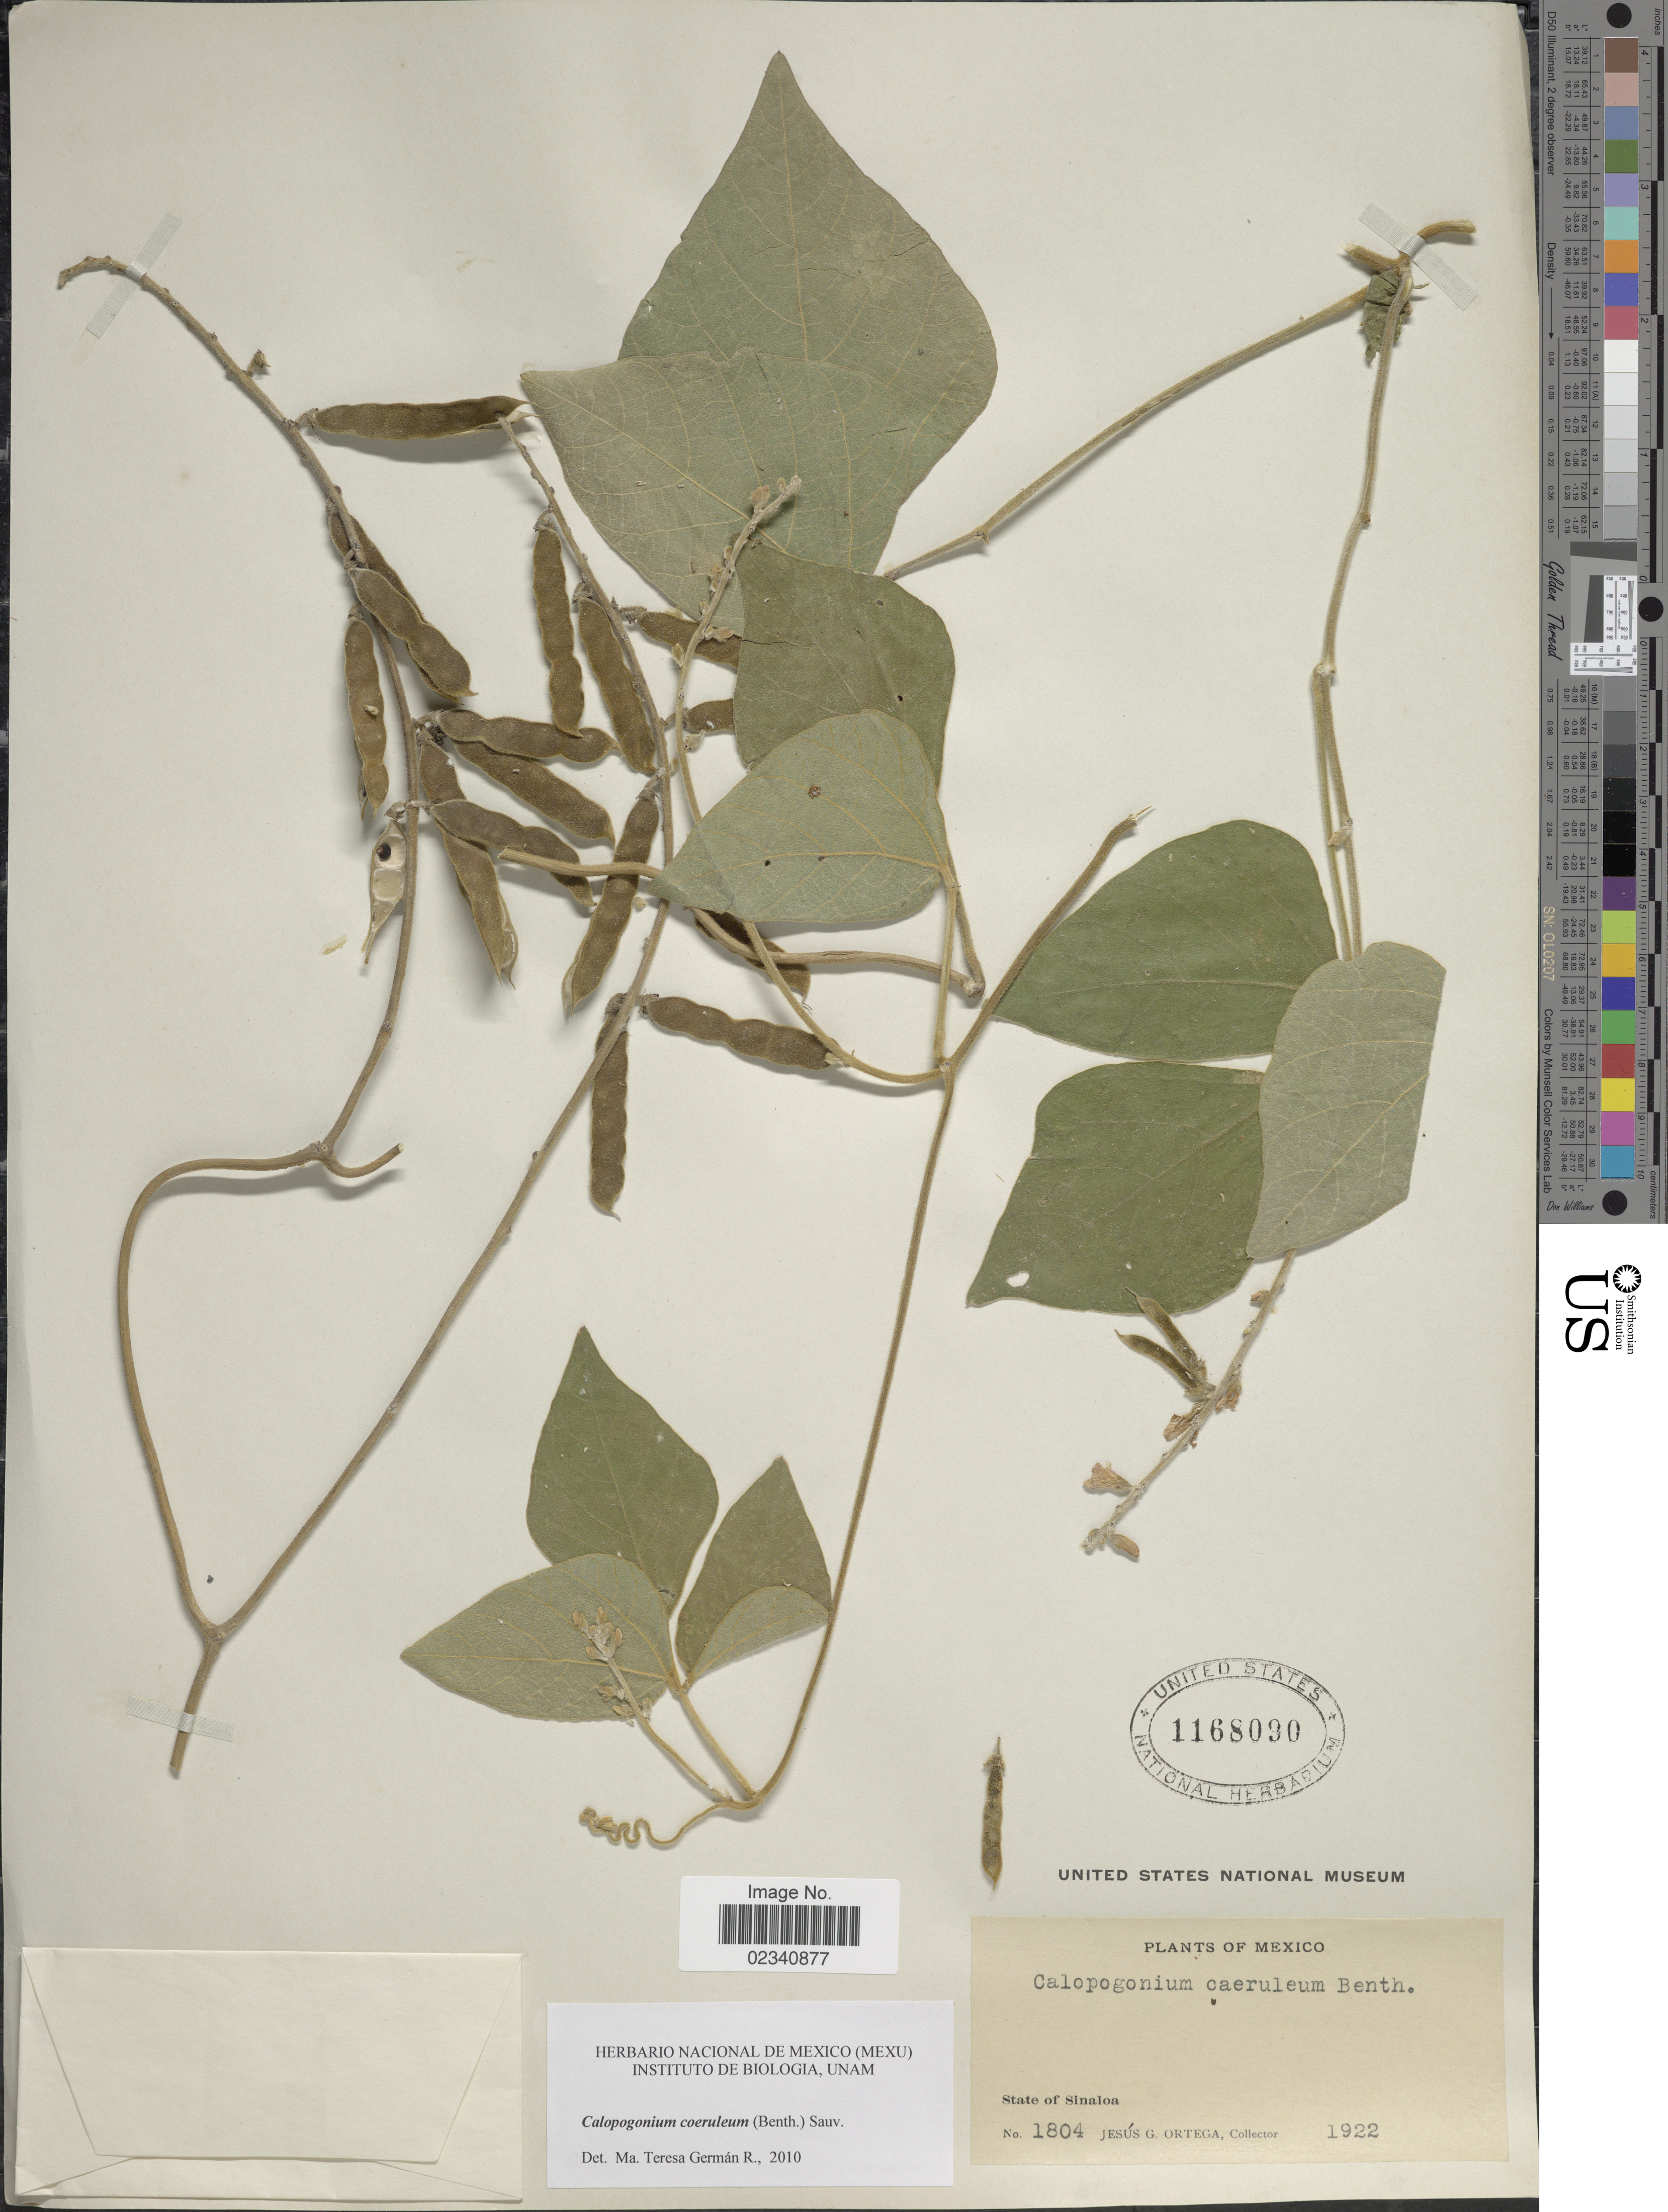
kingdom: Plantae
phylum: Tracheophyta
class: Magnoliopsida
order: Fabales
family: Fabaceae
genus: Calopogonium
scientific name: Calopogonium caeruleum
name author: (Benth.) C. Wright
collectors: J. Ortega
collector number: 1804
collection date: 1922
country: Mexico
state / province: Sinaloa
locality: State of Sinaloa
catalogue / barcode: US 1168090